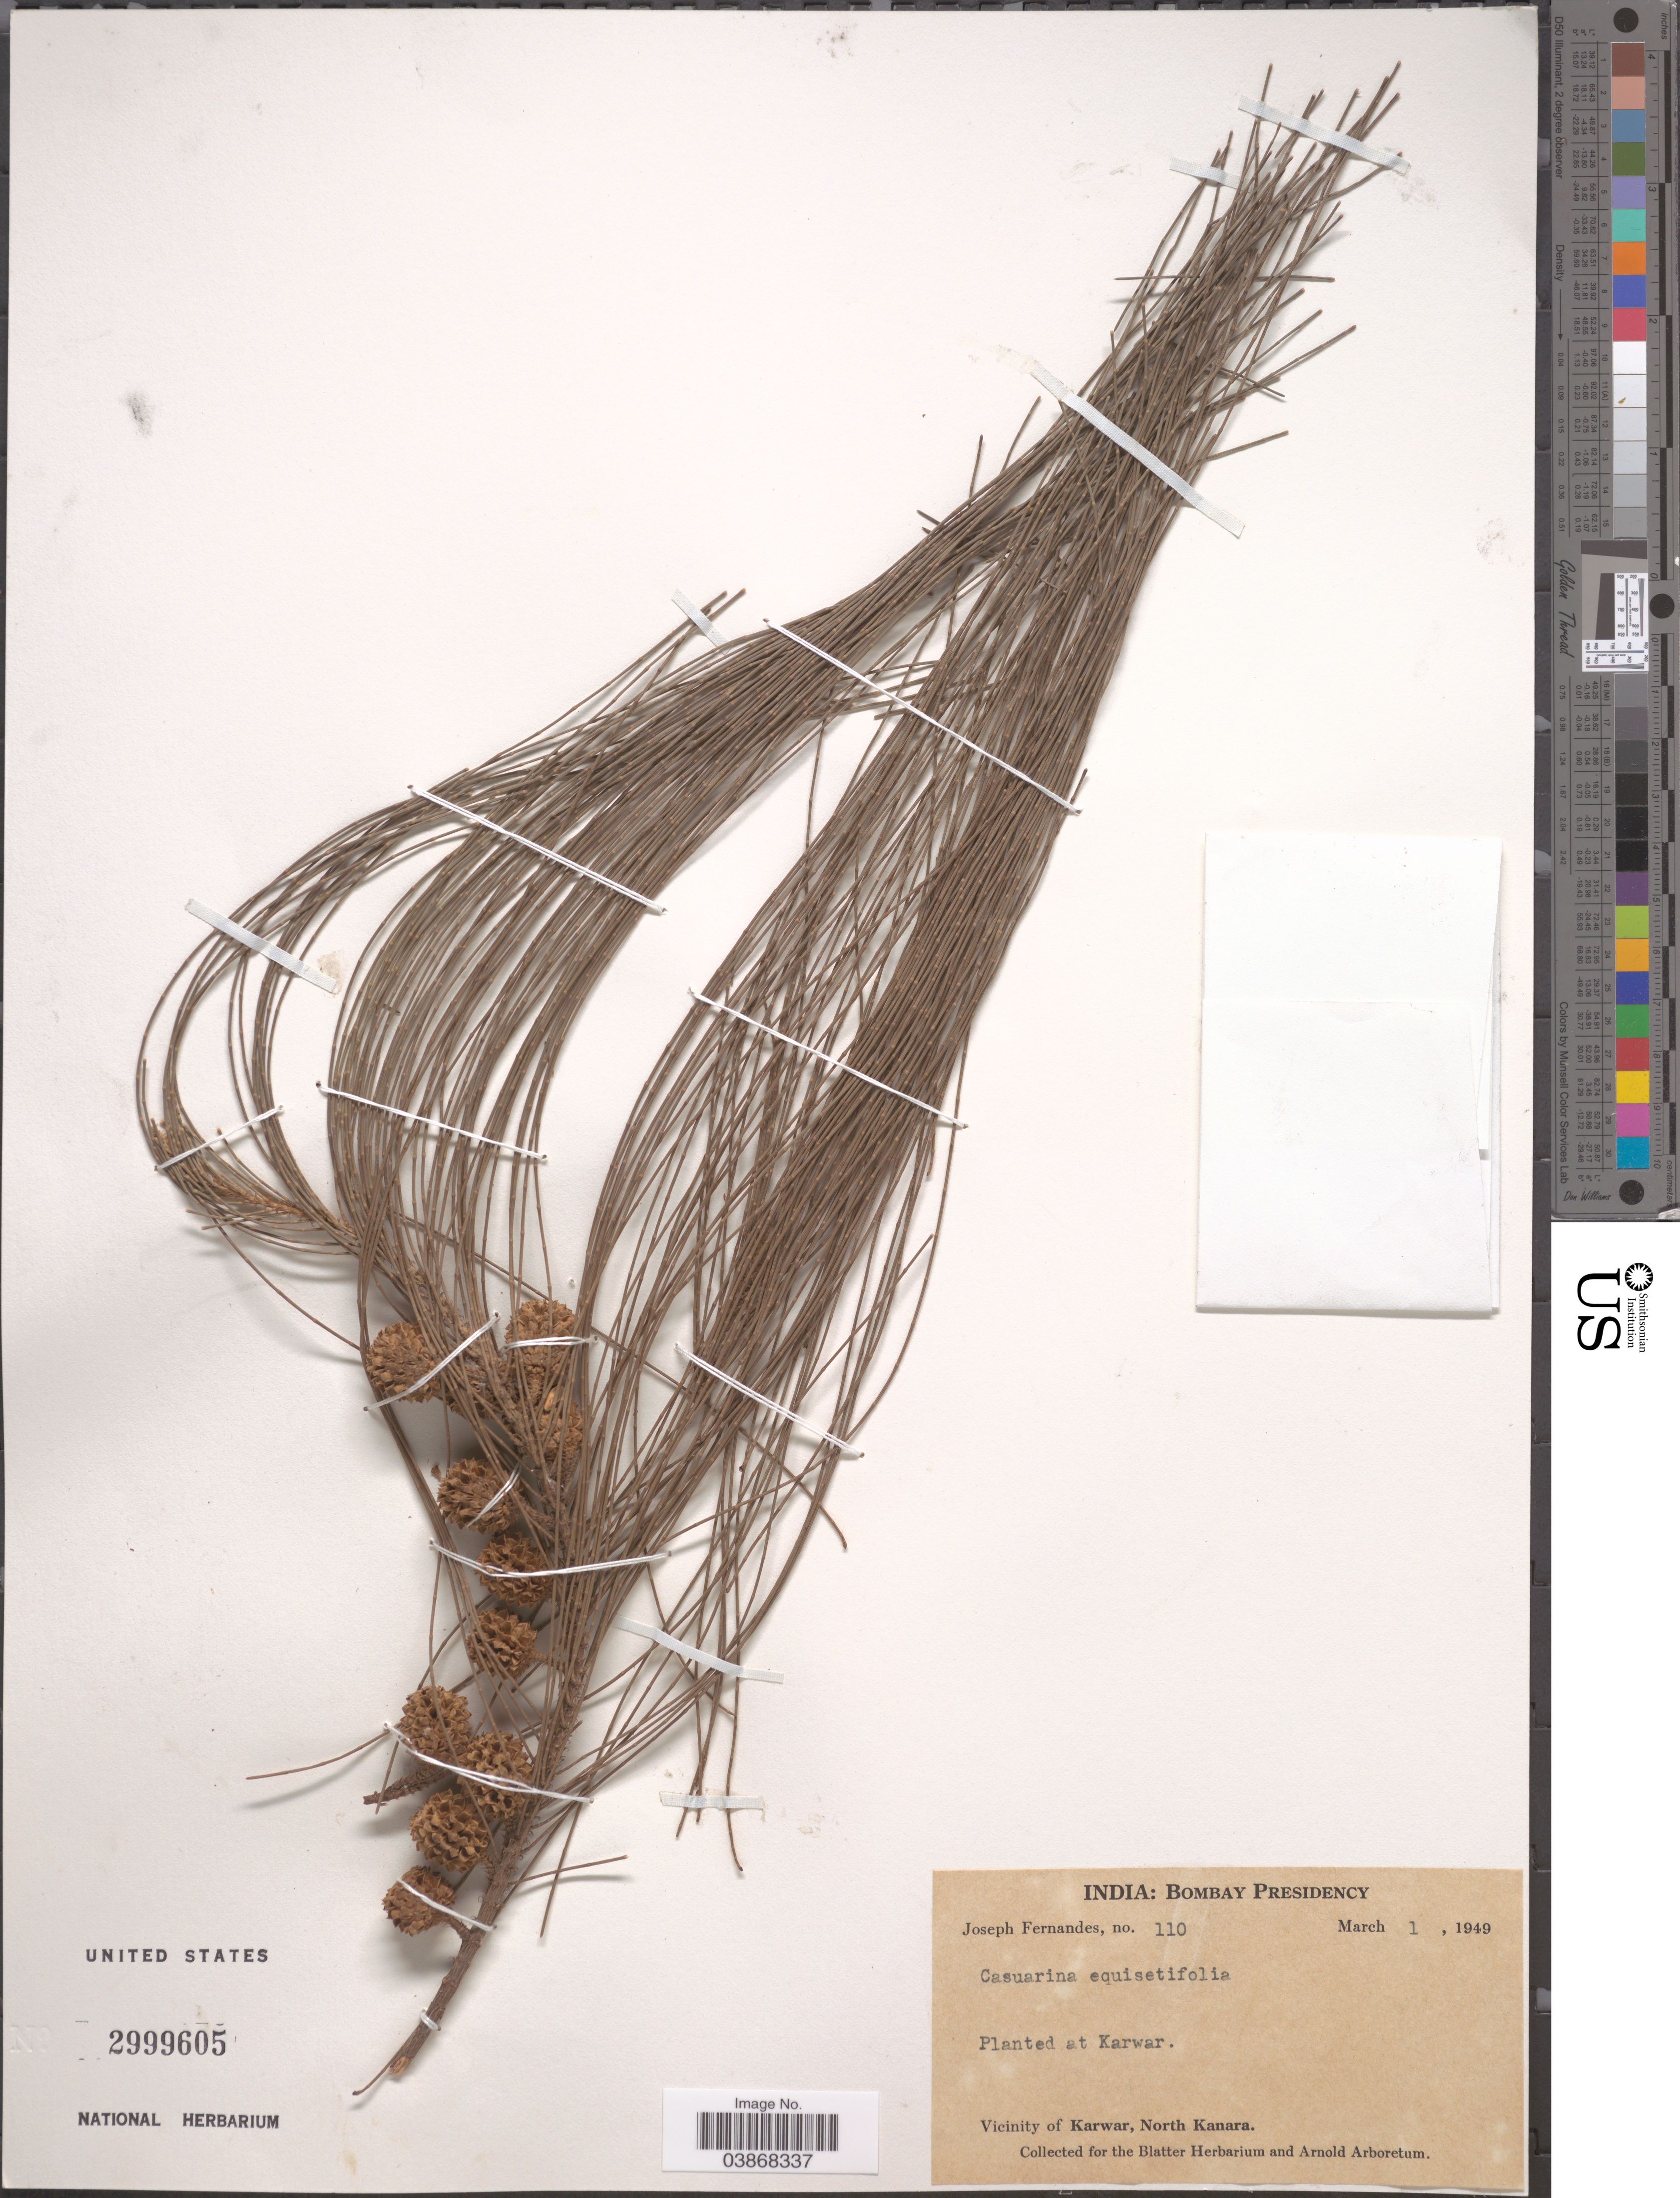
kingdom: Plantae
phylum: Tracheophyta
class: Magnoliopsida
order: Fagales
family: Casuarinaceae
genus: Casuarina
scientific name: Casuarina equisetifolia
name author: L.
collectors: J. Fernandes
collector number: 110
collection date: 1949-03-01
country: India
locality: Bombay Presidency. Karwar. Vicinity of Karwar, North Kanara.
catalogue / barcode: US 2999605